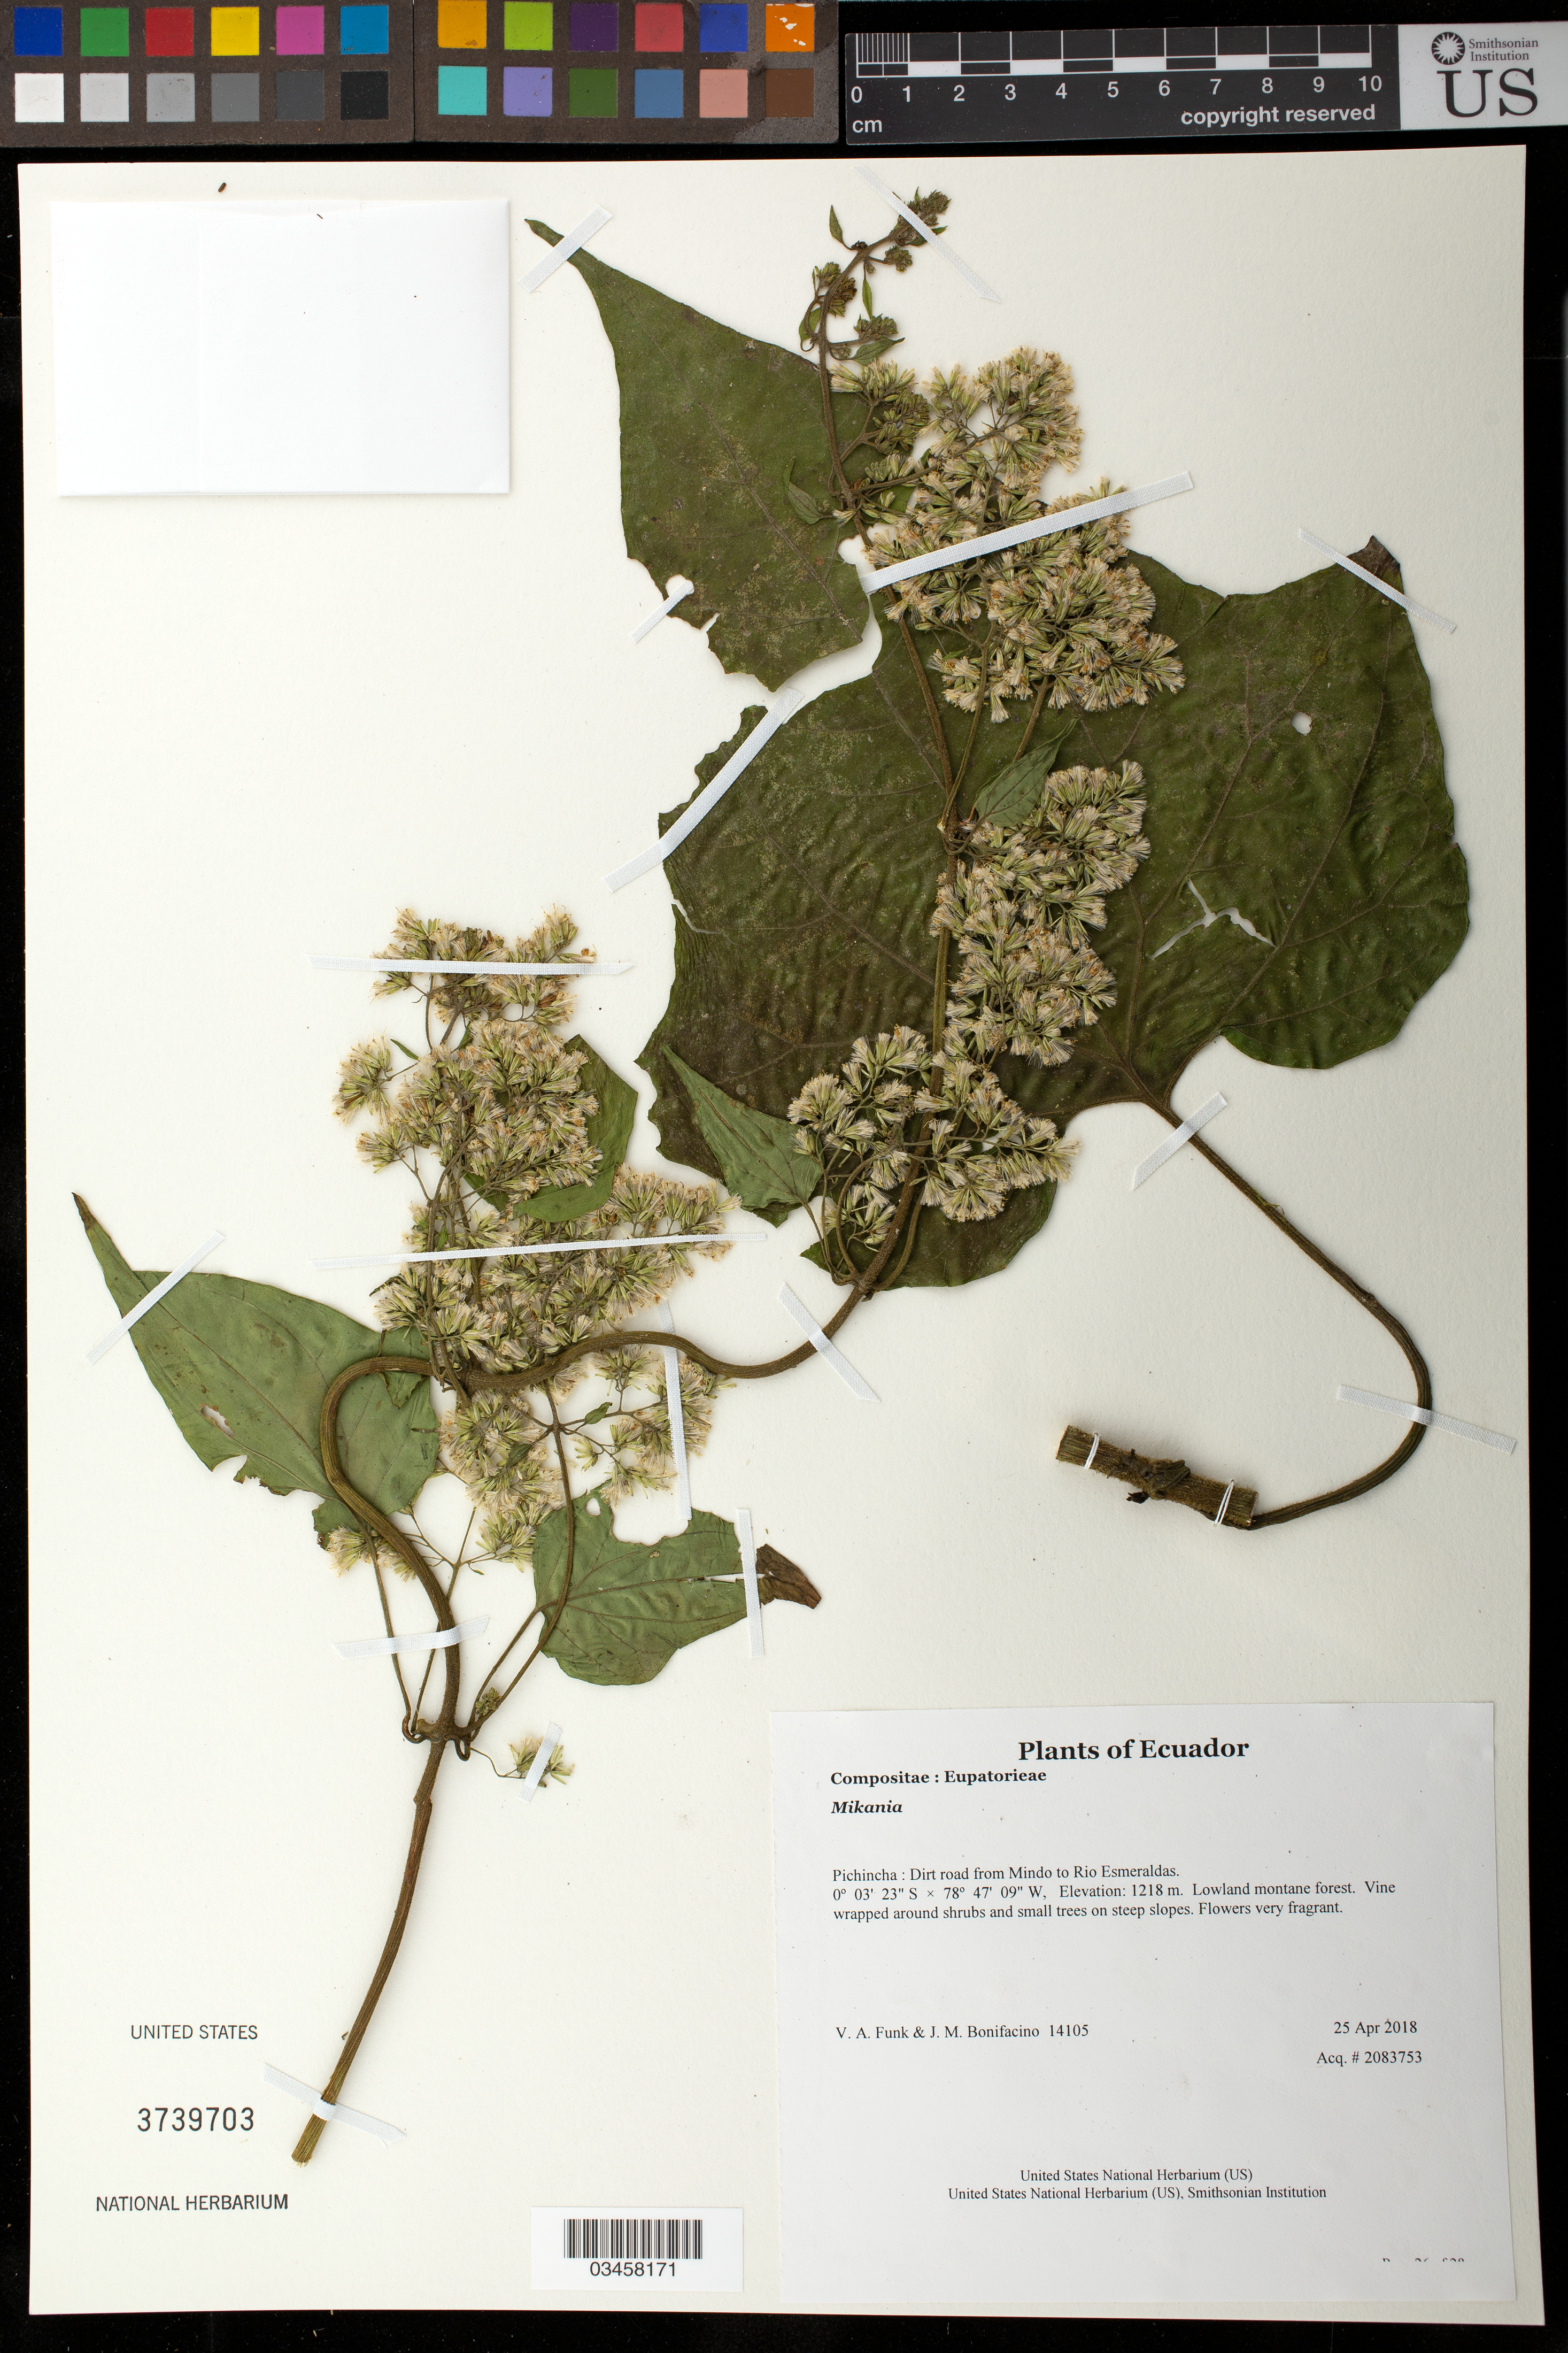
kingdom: Plantae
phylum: Tracheophyta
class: Magnoliopsida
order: Asterales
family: Asteraceae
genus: Mikania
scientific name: Mikania sp.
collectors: V. Funk & M. Bonifacino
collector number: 14105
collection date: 2018-04-25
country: Ecuador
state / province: Pichincha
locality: Dirt road from Mindo to Rio Esmeraldas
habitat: Lowland montane forest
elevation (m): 1218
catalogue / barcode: US 3739703